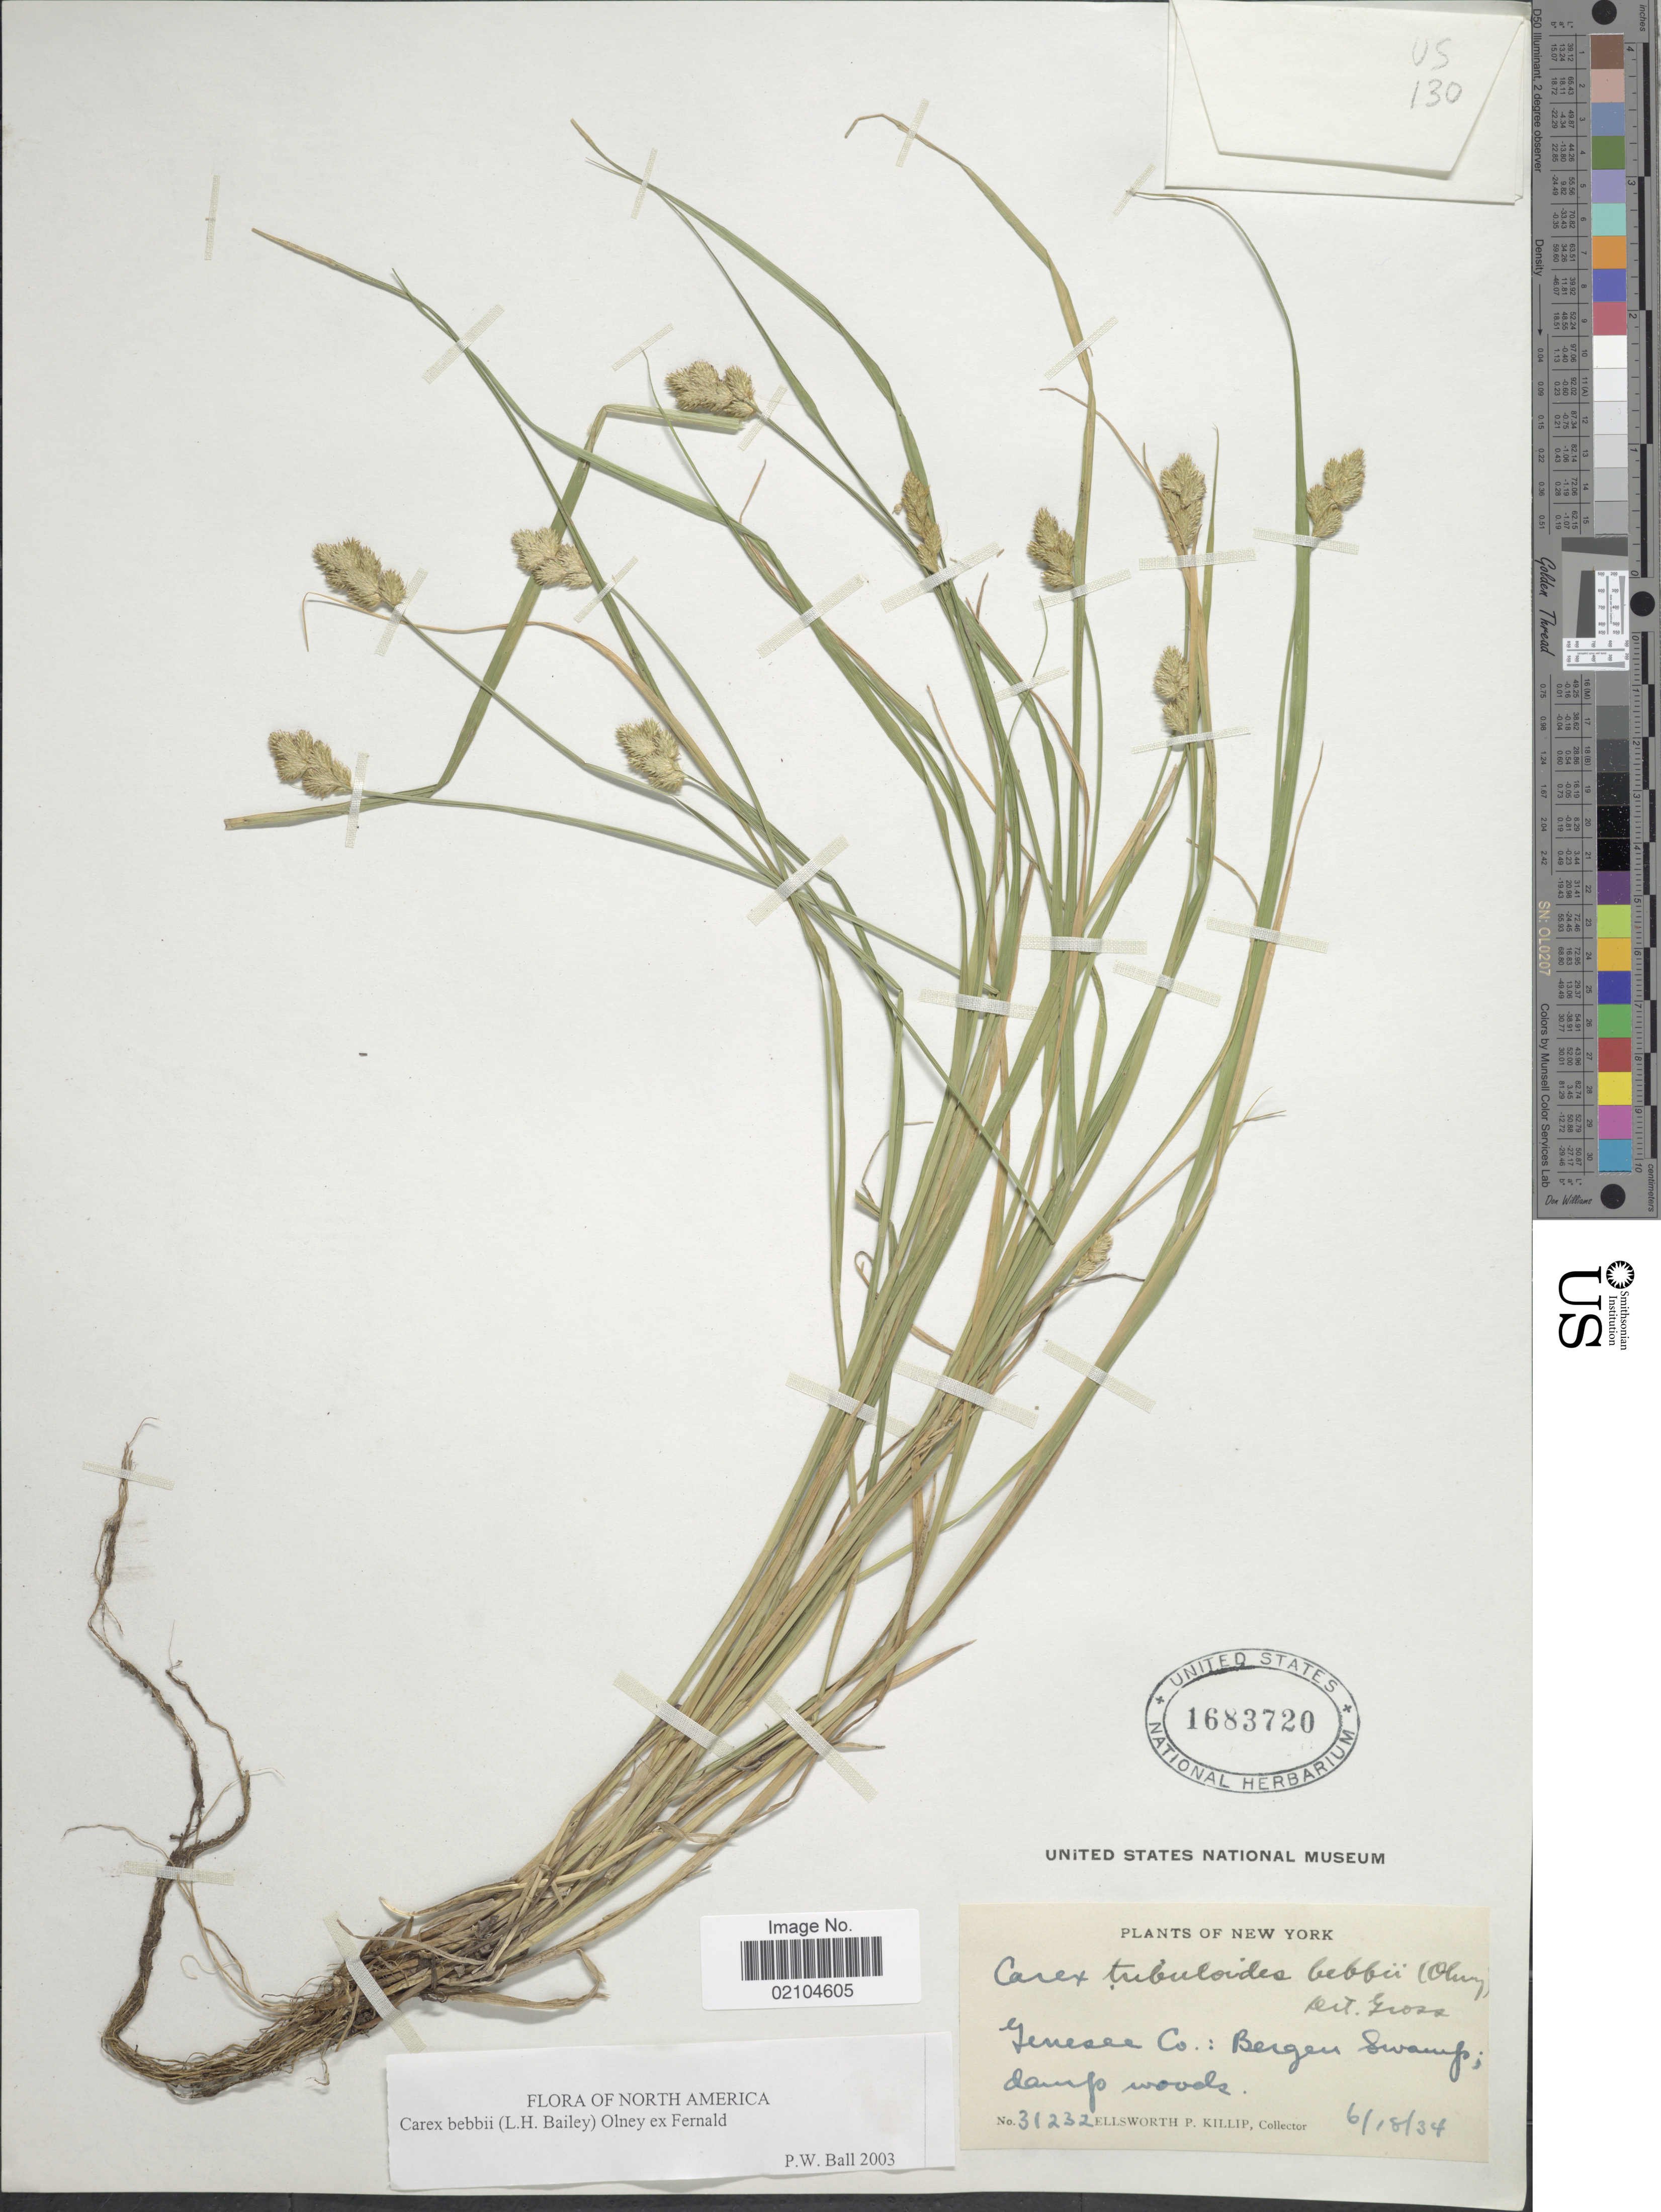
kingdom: Plantae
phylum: Tracheophyta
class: Liliopsida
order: Poales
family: Cyperaceae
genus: Carex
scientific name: Carex bebbii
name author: (L.H. Bailey) Olney ex Fernald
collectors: E. P. Killip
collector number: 31232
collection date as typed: Transcribed d/m/y: 18/6/34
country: United States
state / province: New York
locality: Genesee Co.: Bergen Swamp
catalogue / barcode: US 1683720